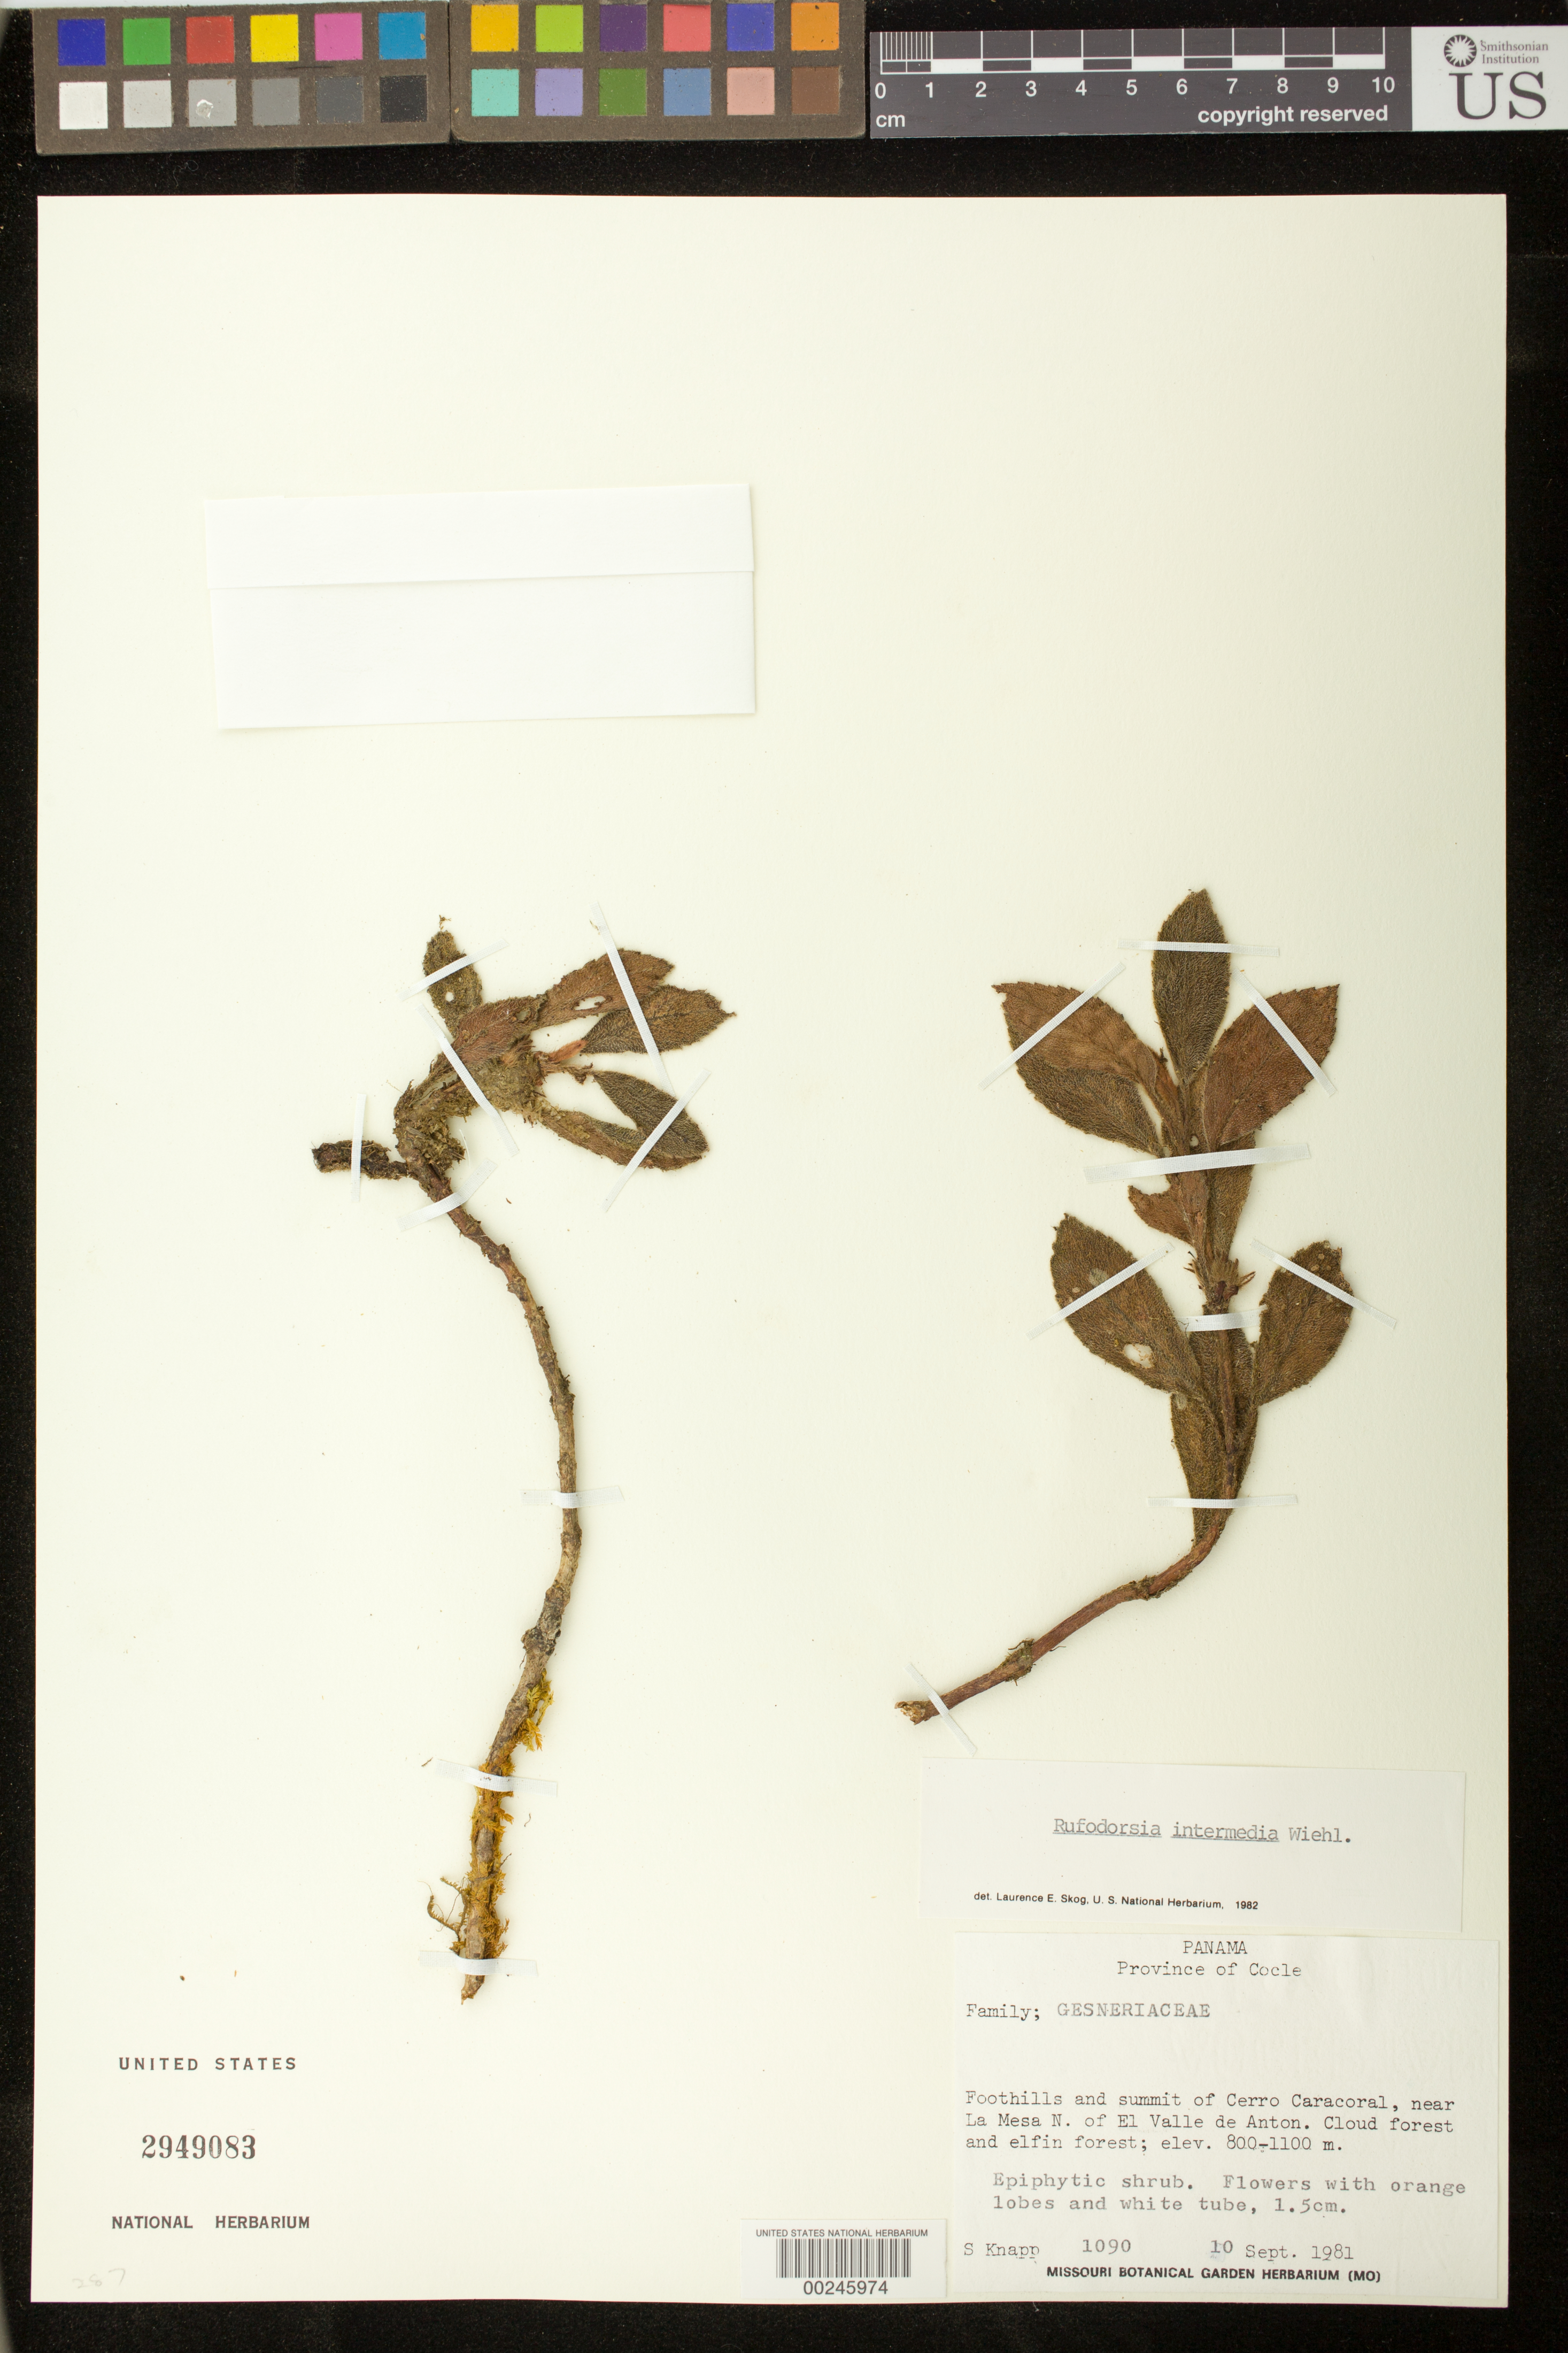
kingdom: Plantae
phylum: Tracheophyta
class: Magnoliopsida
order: Lamiales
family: Gesneriaceae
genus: Rufodorsia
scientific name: Rufodorsia intermedia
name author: Wiehler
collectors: S. Knapp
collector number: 1090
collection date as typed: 10 Sep 1981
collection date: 1981-09-10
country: Panama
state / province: Coclé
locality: Foothills and summit of Cerro Caracoral, near La Mesa N of El Valle de Anton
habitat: Cloud forest and elfin forest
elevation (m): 800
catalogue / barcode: US 2949083